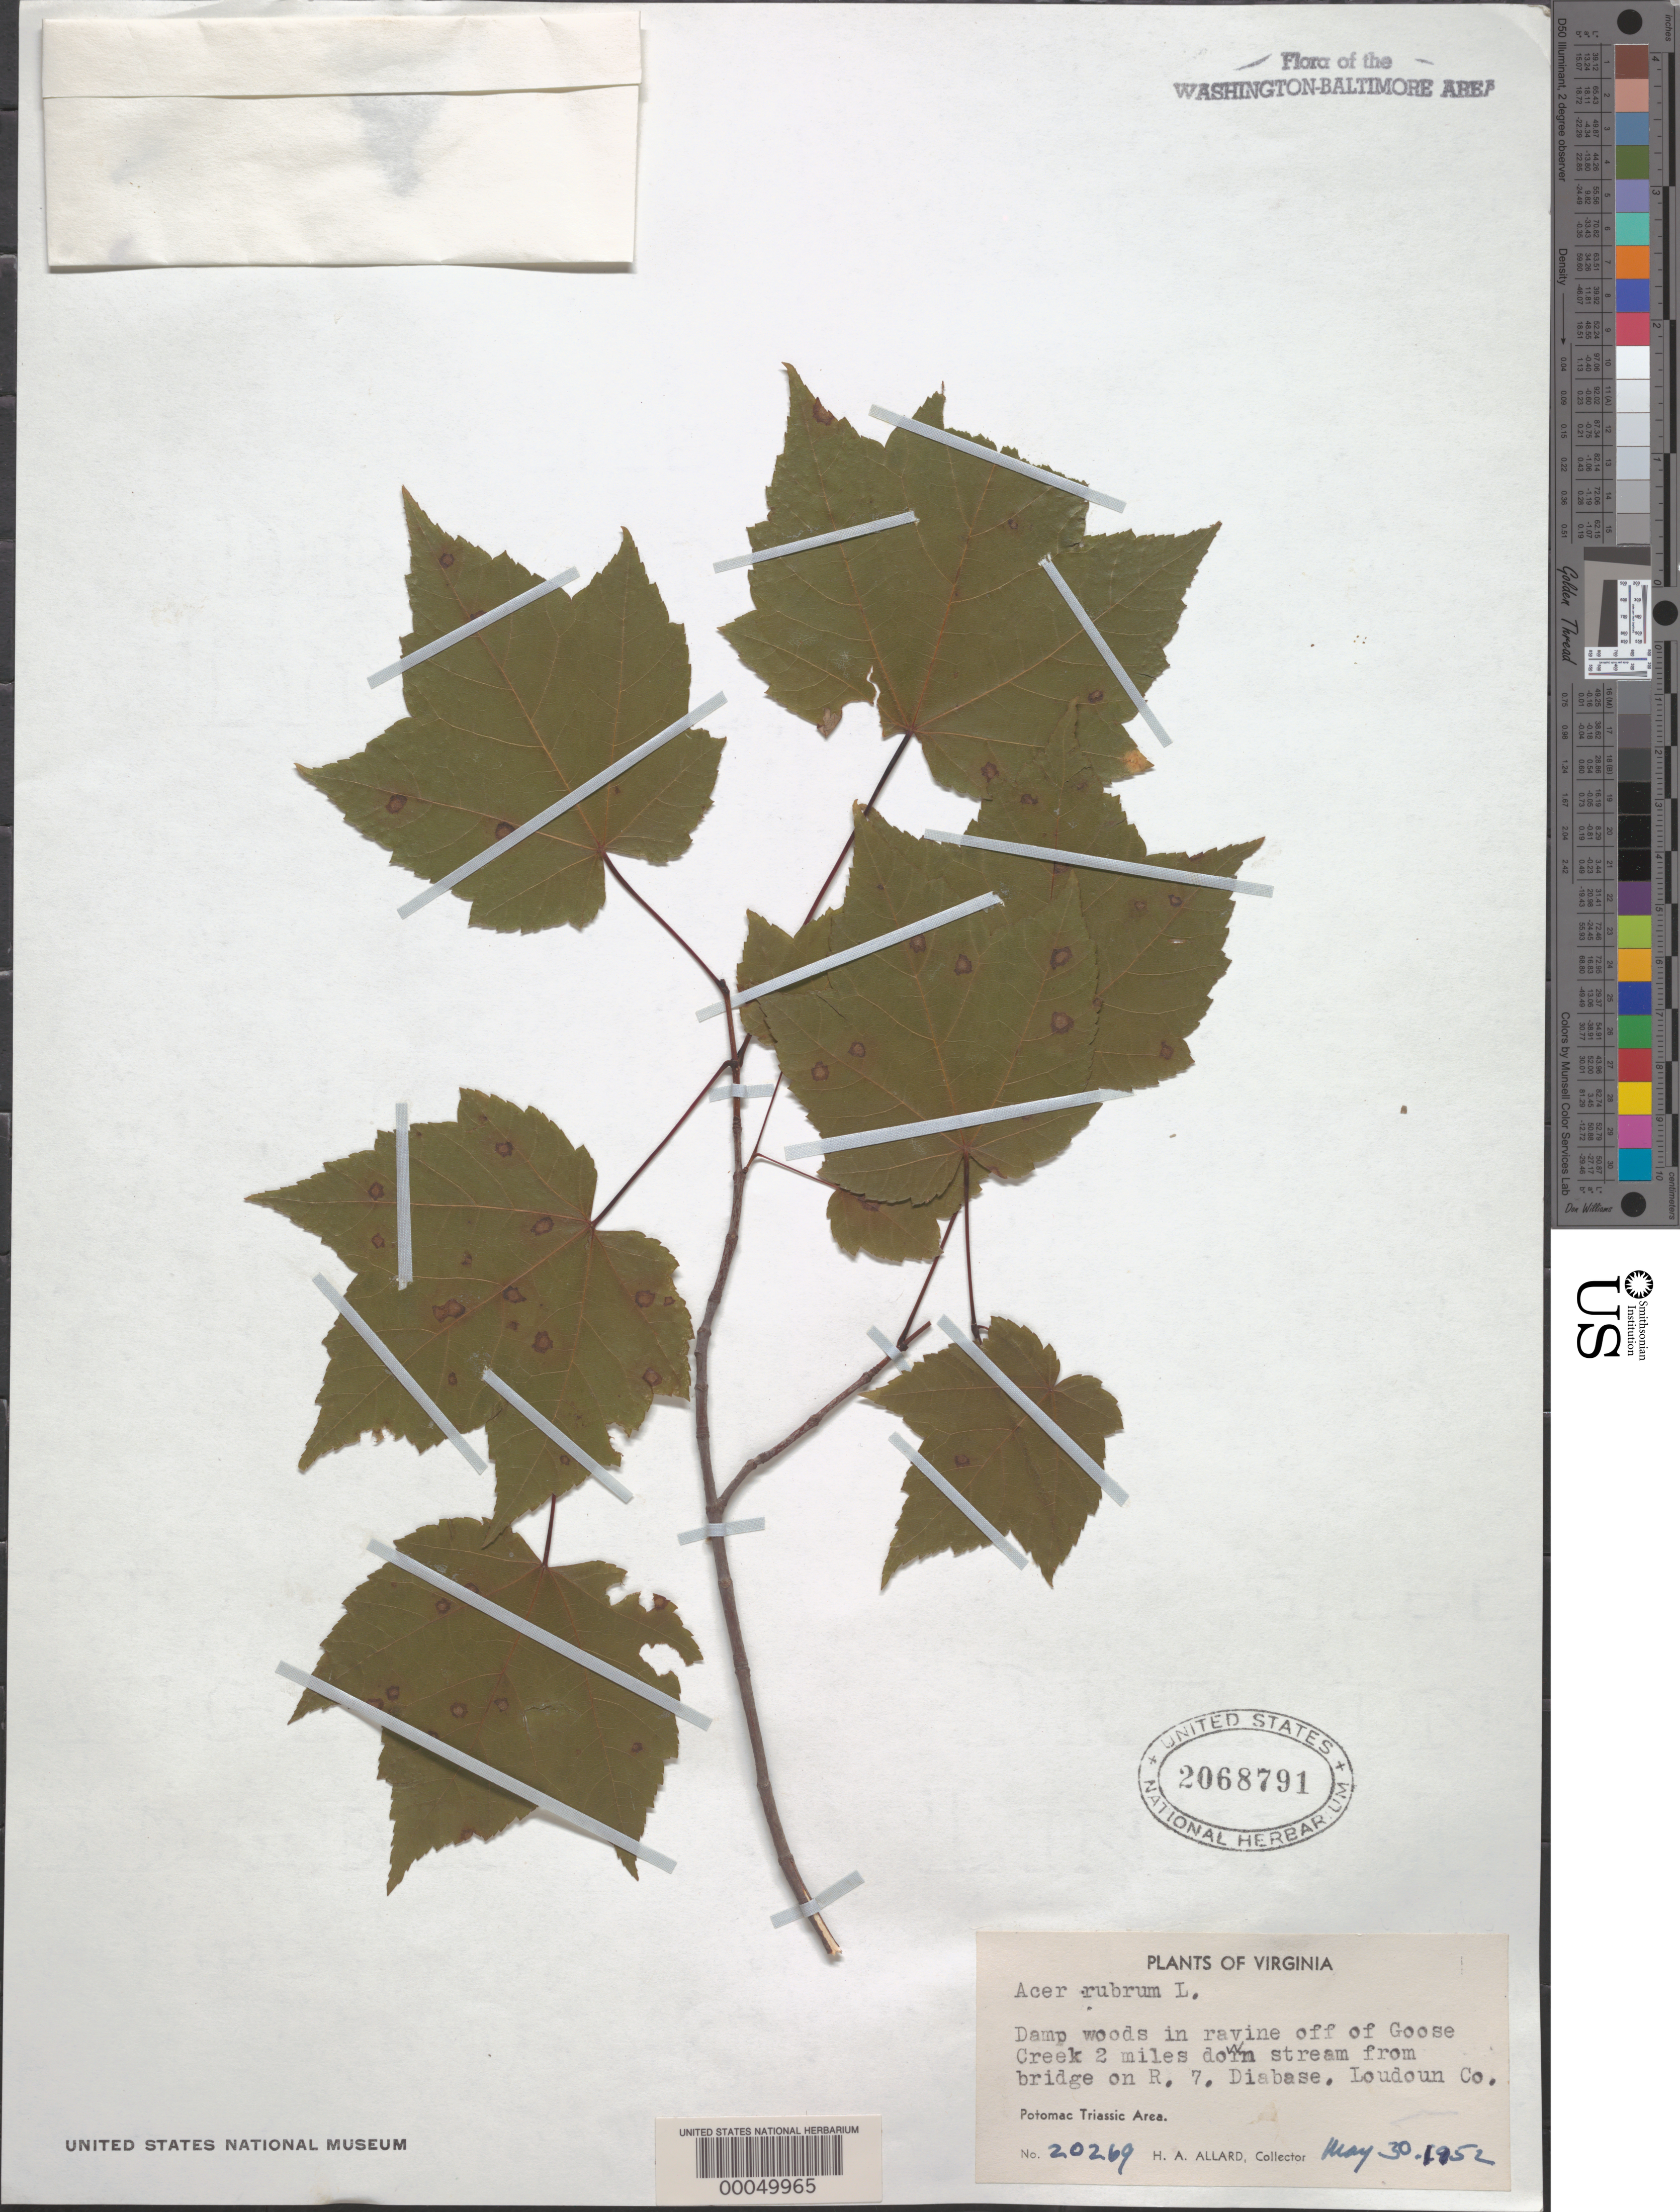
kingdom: Plantae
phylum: Tracheophyta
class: Magnoliopsida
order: Sapindales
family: Sapindaceae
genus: Acer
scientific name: Acer rubrum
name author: L.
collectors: H. A. Allard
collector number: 20269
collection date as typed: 30 May 1952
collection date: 1952-05-30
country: United States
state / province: Virginia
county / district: Loudoun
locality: downstream from Route 7 on Goose Creek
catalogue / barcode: US 2068791